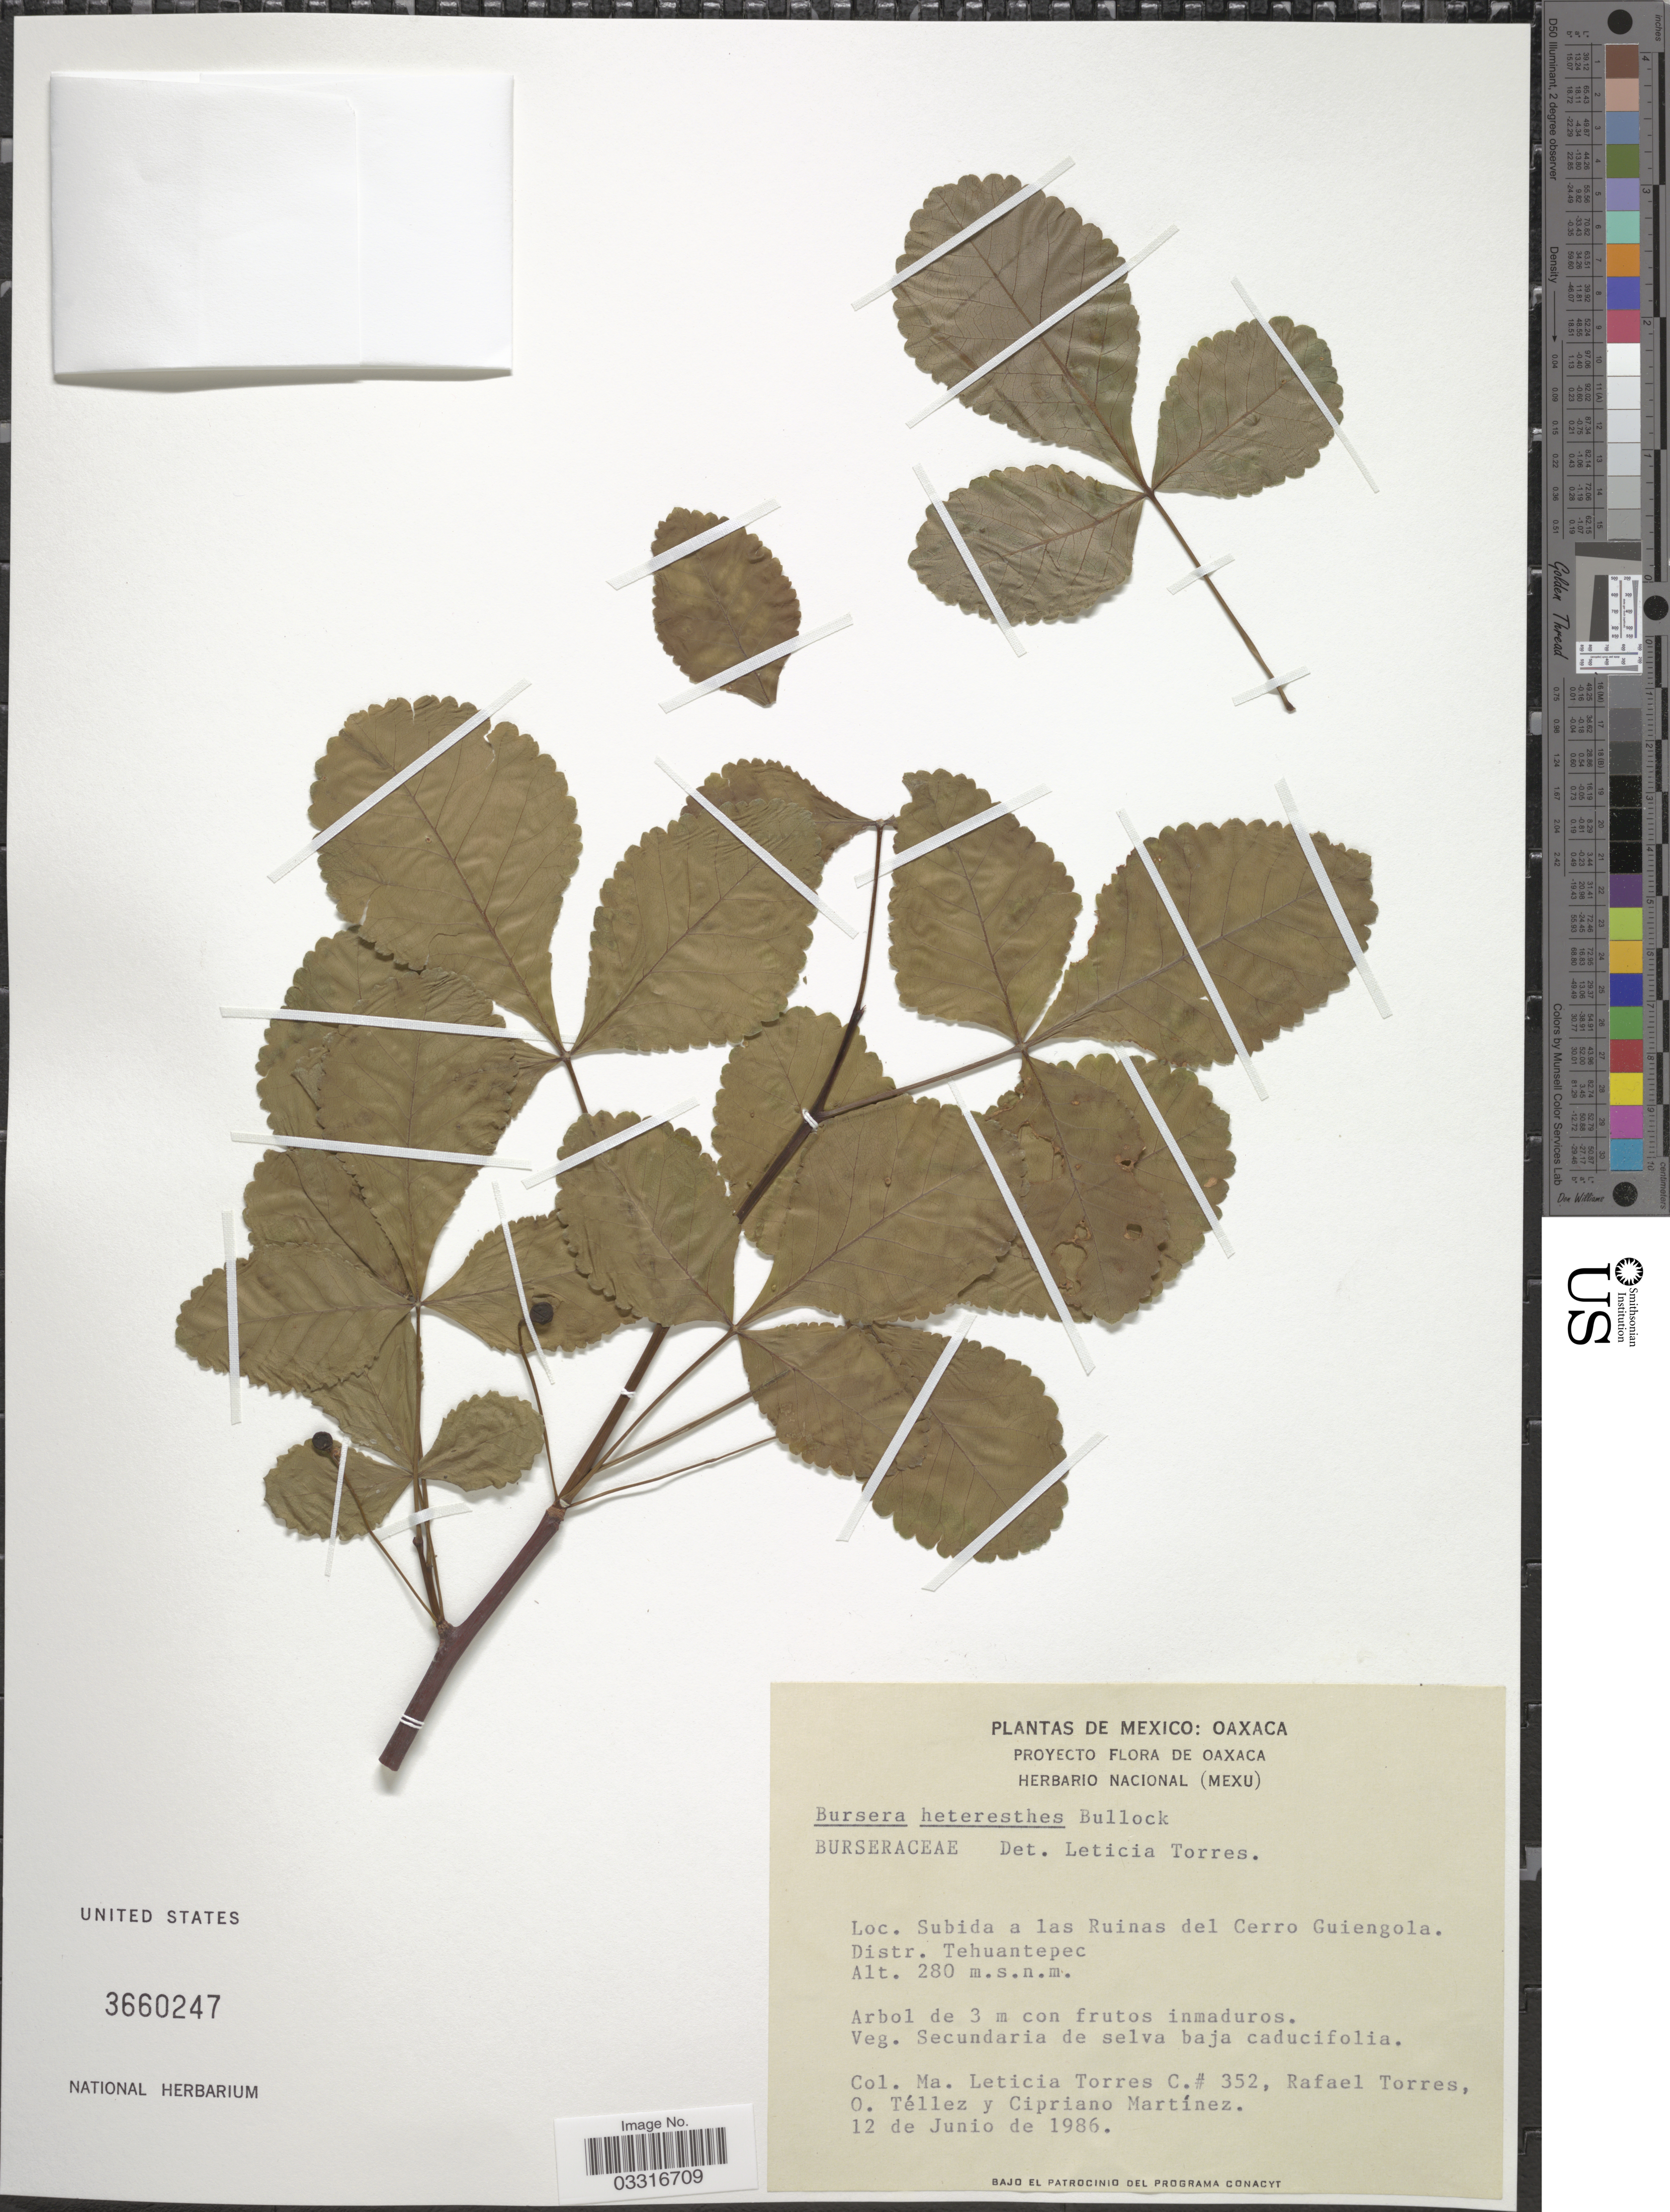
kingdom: Plantae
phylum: Tracheophyta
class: Magnoliopsida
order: Sapindales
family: Burseraceae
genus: Bursera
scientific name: Bursera heteresthes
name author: Bullock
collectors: M. L. Torres Colin, R. Torres, O. Tellez & C. Martínez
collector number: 352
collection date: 1986-06-12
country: Mexico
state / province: Oaxaca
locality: Subida a Las Ruinas del Cerro Guiengola, Distr. Tehuantepec.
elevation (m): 280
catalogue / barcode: US 3660247